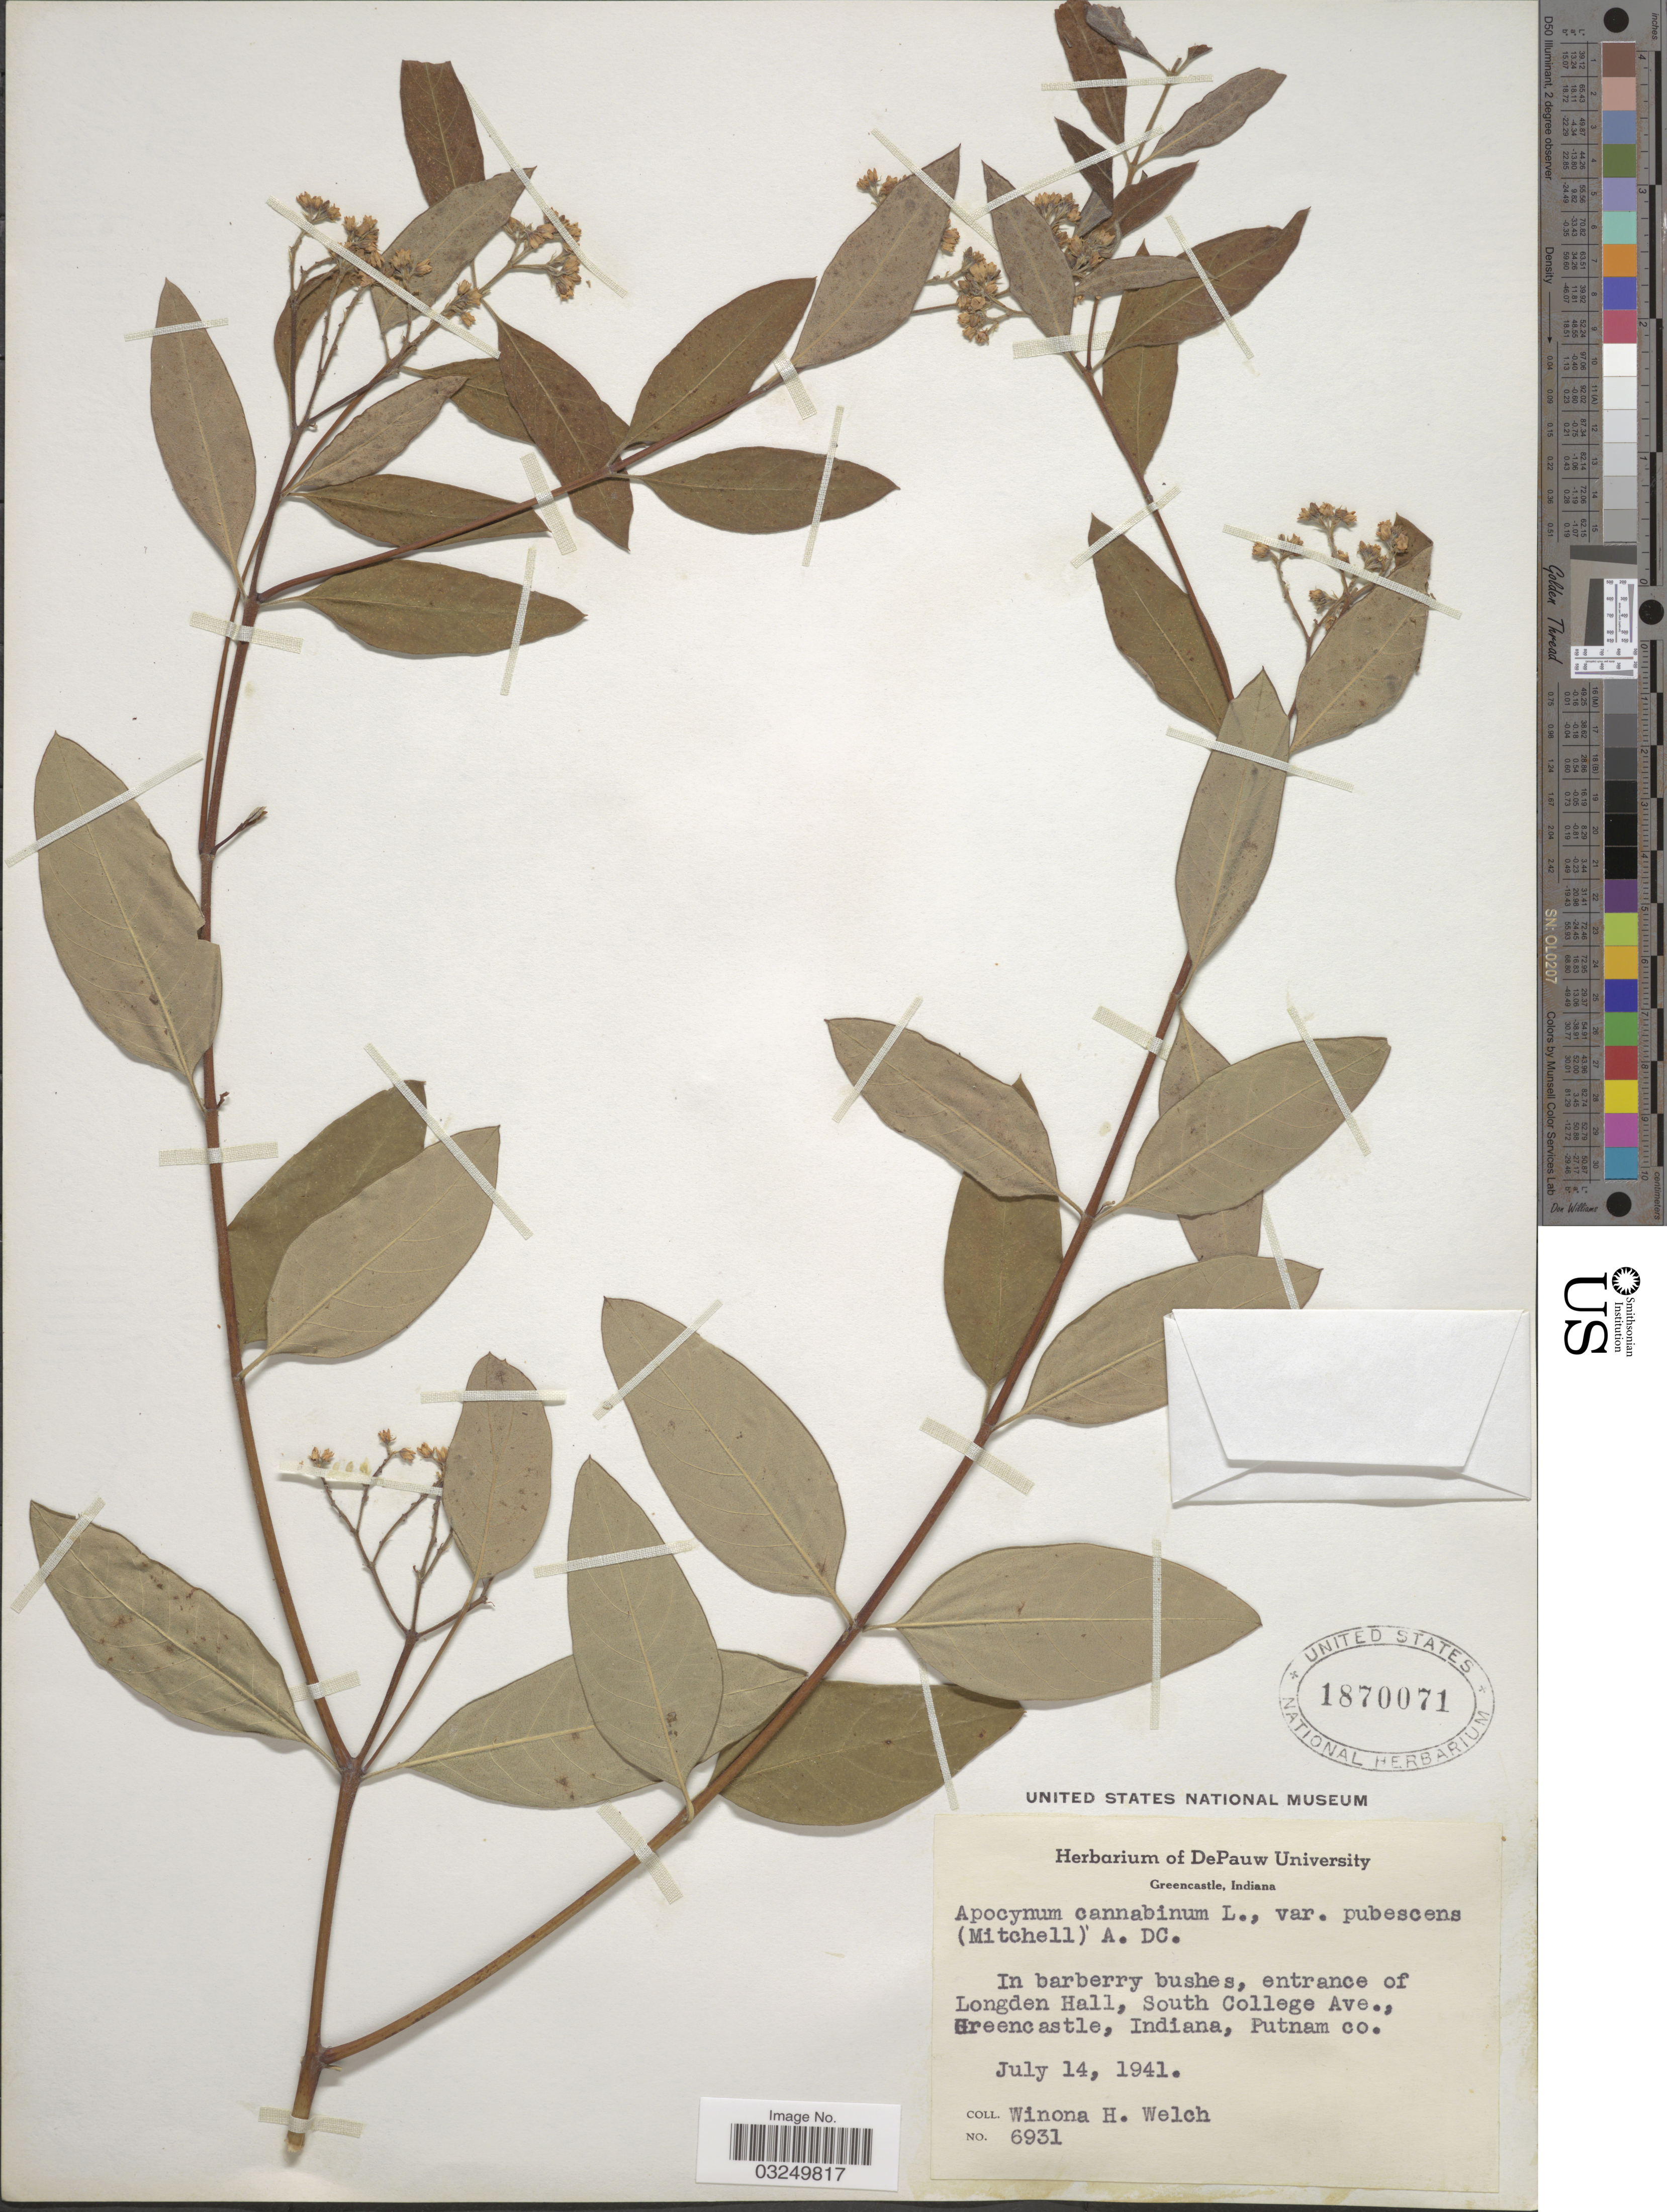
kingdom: Plantae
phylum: Tracheophyta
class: Magnoliopsida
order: Gentianales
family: Apocynaceae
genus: Apocynum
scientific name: Apocynum cannabinum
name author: L.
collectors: W. H. Welch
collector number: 6931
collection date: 1941-07-14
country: United States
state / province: Indiana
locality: Entrance of Longden Hall, South College Ave., Greencastle, Putnam co.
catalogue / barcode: US 1870071